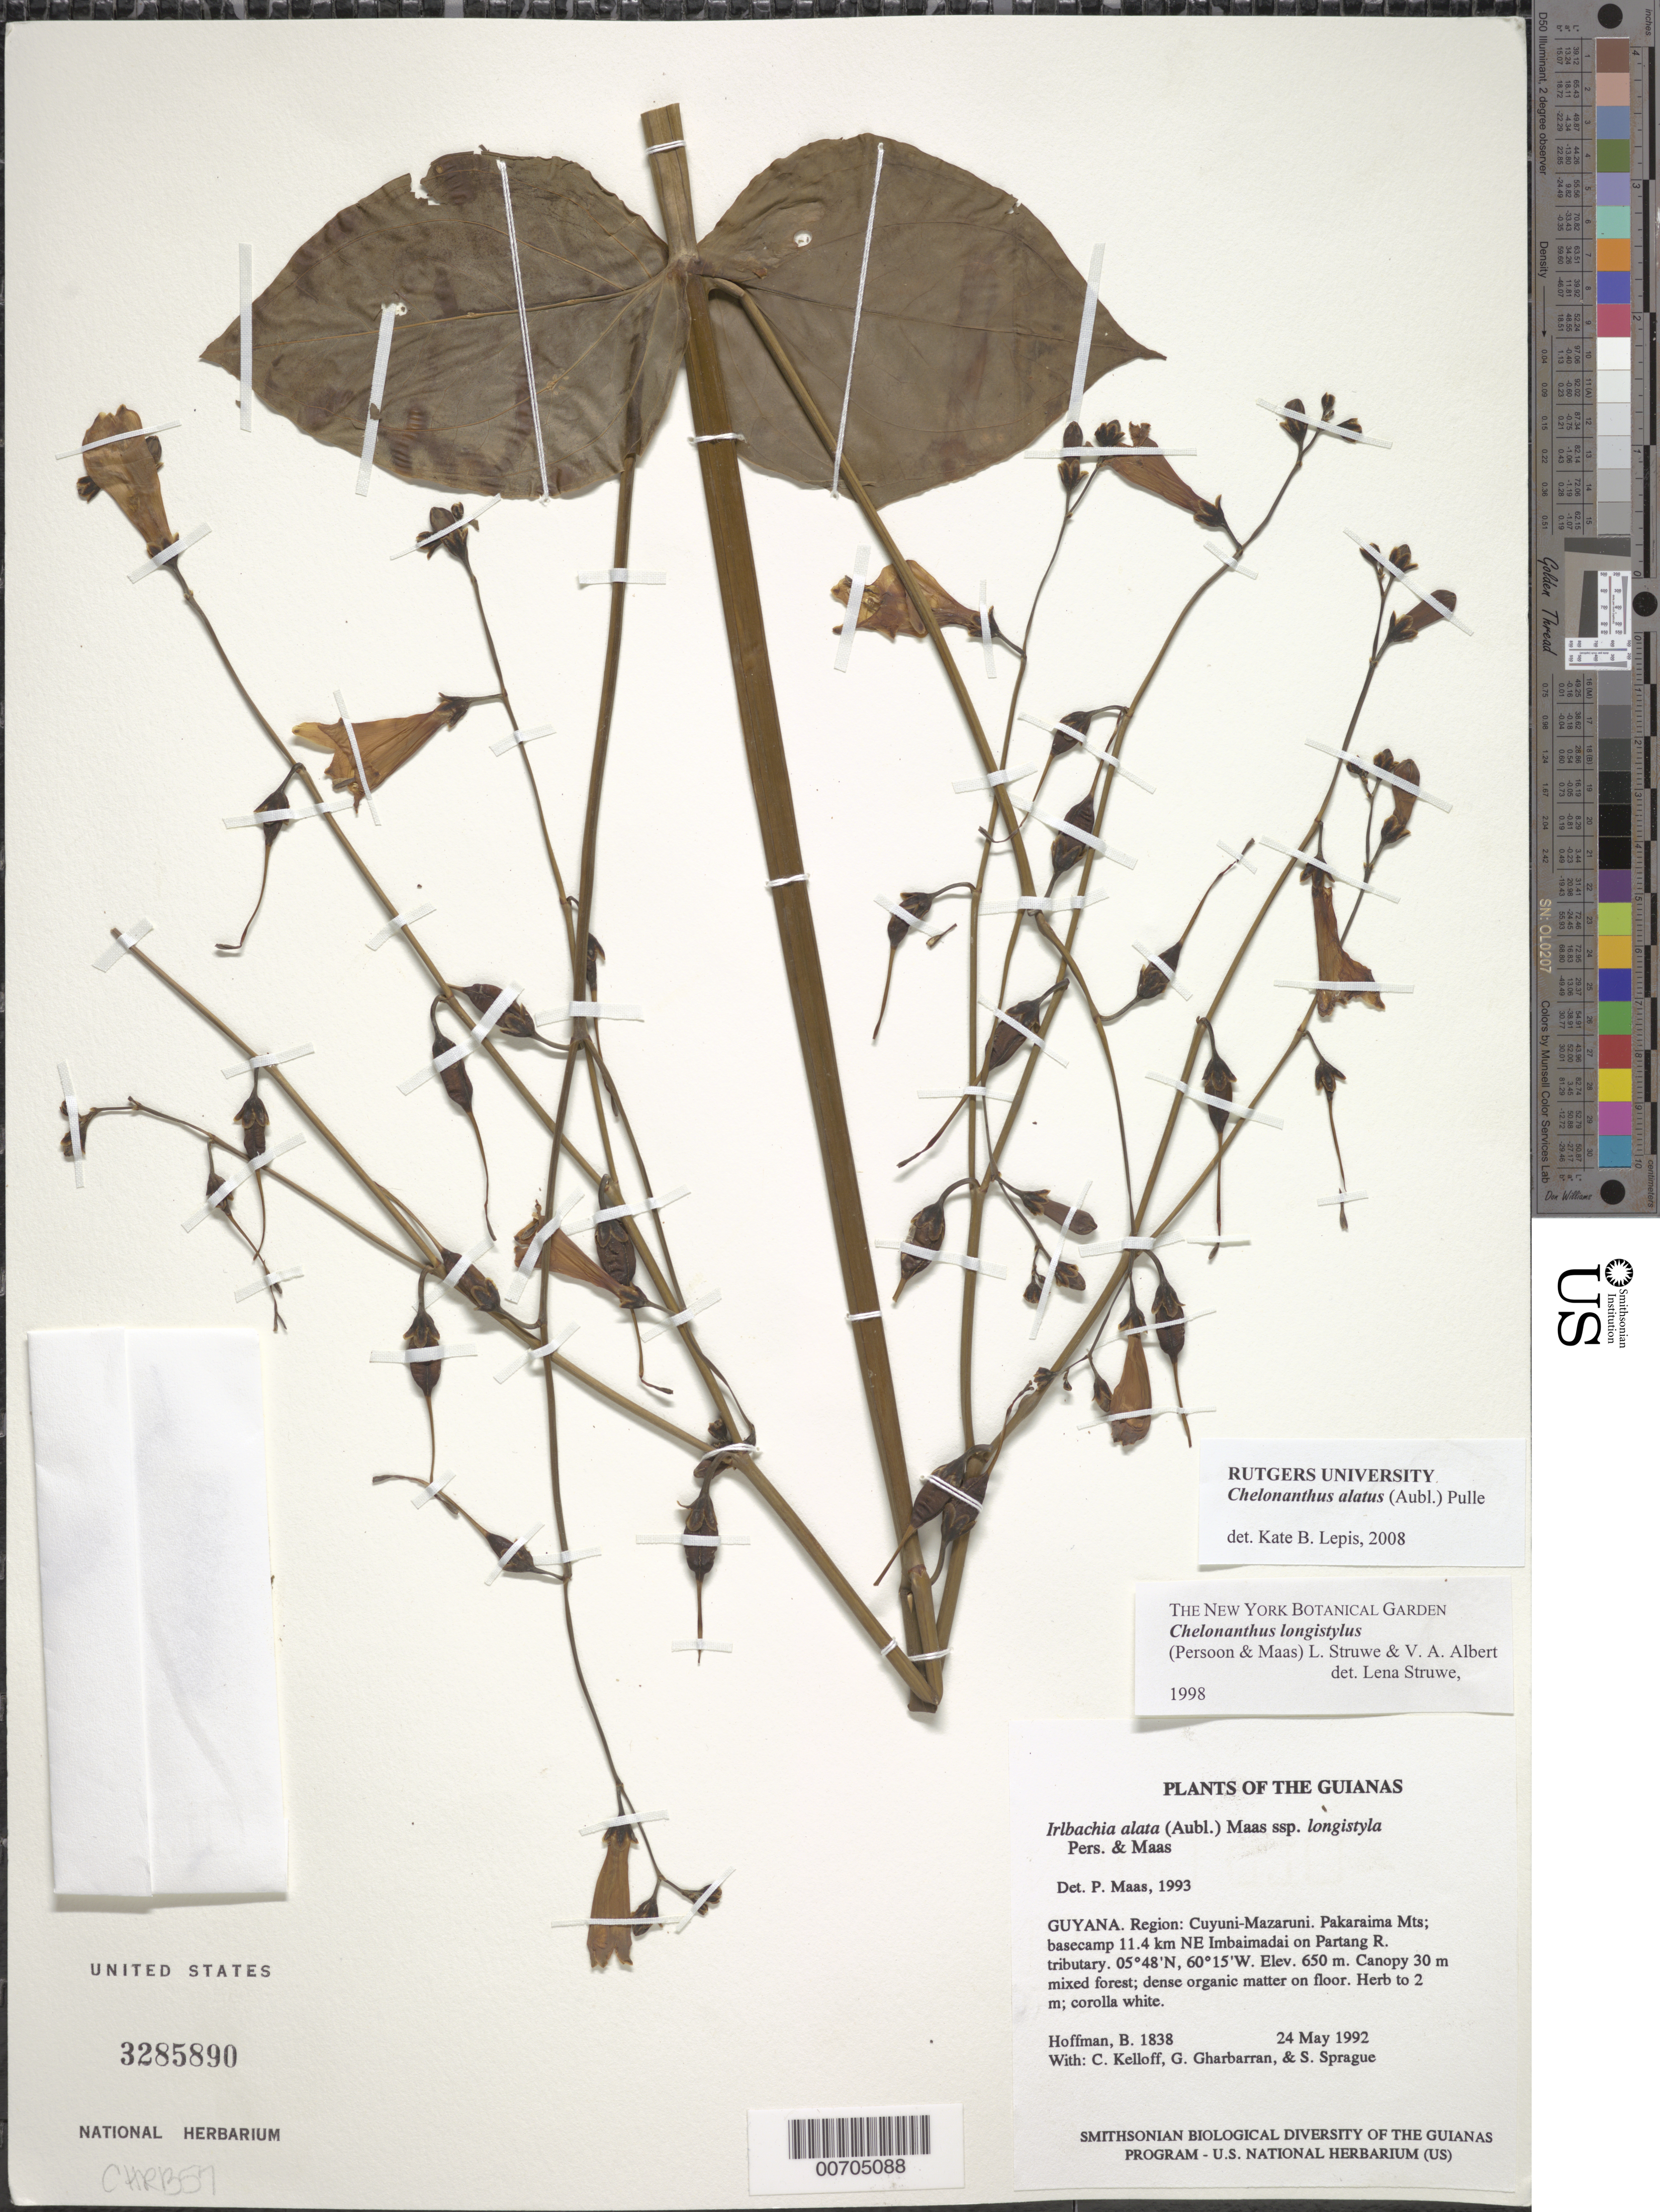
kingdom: Plantae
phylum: Tracheophyta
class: Magnoliopsida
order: Gentianales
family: Gentianaceae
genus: Chelonanthus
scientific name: Chelonanthus alatus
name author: (Aubl.) Pulle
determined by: Lepis, Kate B.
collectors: B. Hoffman, C. L. Kelloff, G. Gharbarran & S. Sprague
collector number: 1838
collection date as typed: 24 May 1992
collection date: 1992-05-24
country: Guyana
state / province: Cuyuni-Mazaruni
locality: Pakaraima Mts; basecamp 11.4 km NE Imbaimadai on Partang River tributary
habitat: Canopy 30 m mixed forest; dense organic matter on floor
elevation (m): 650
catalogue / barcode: US 3285890